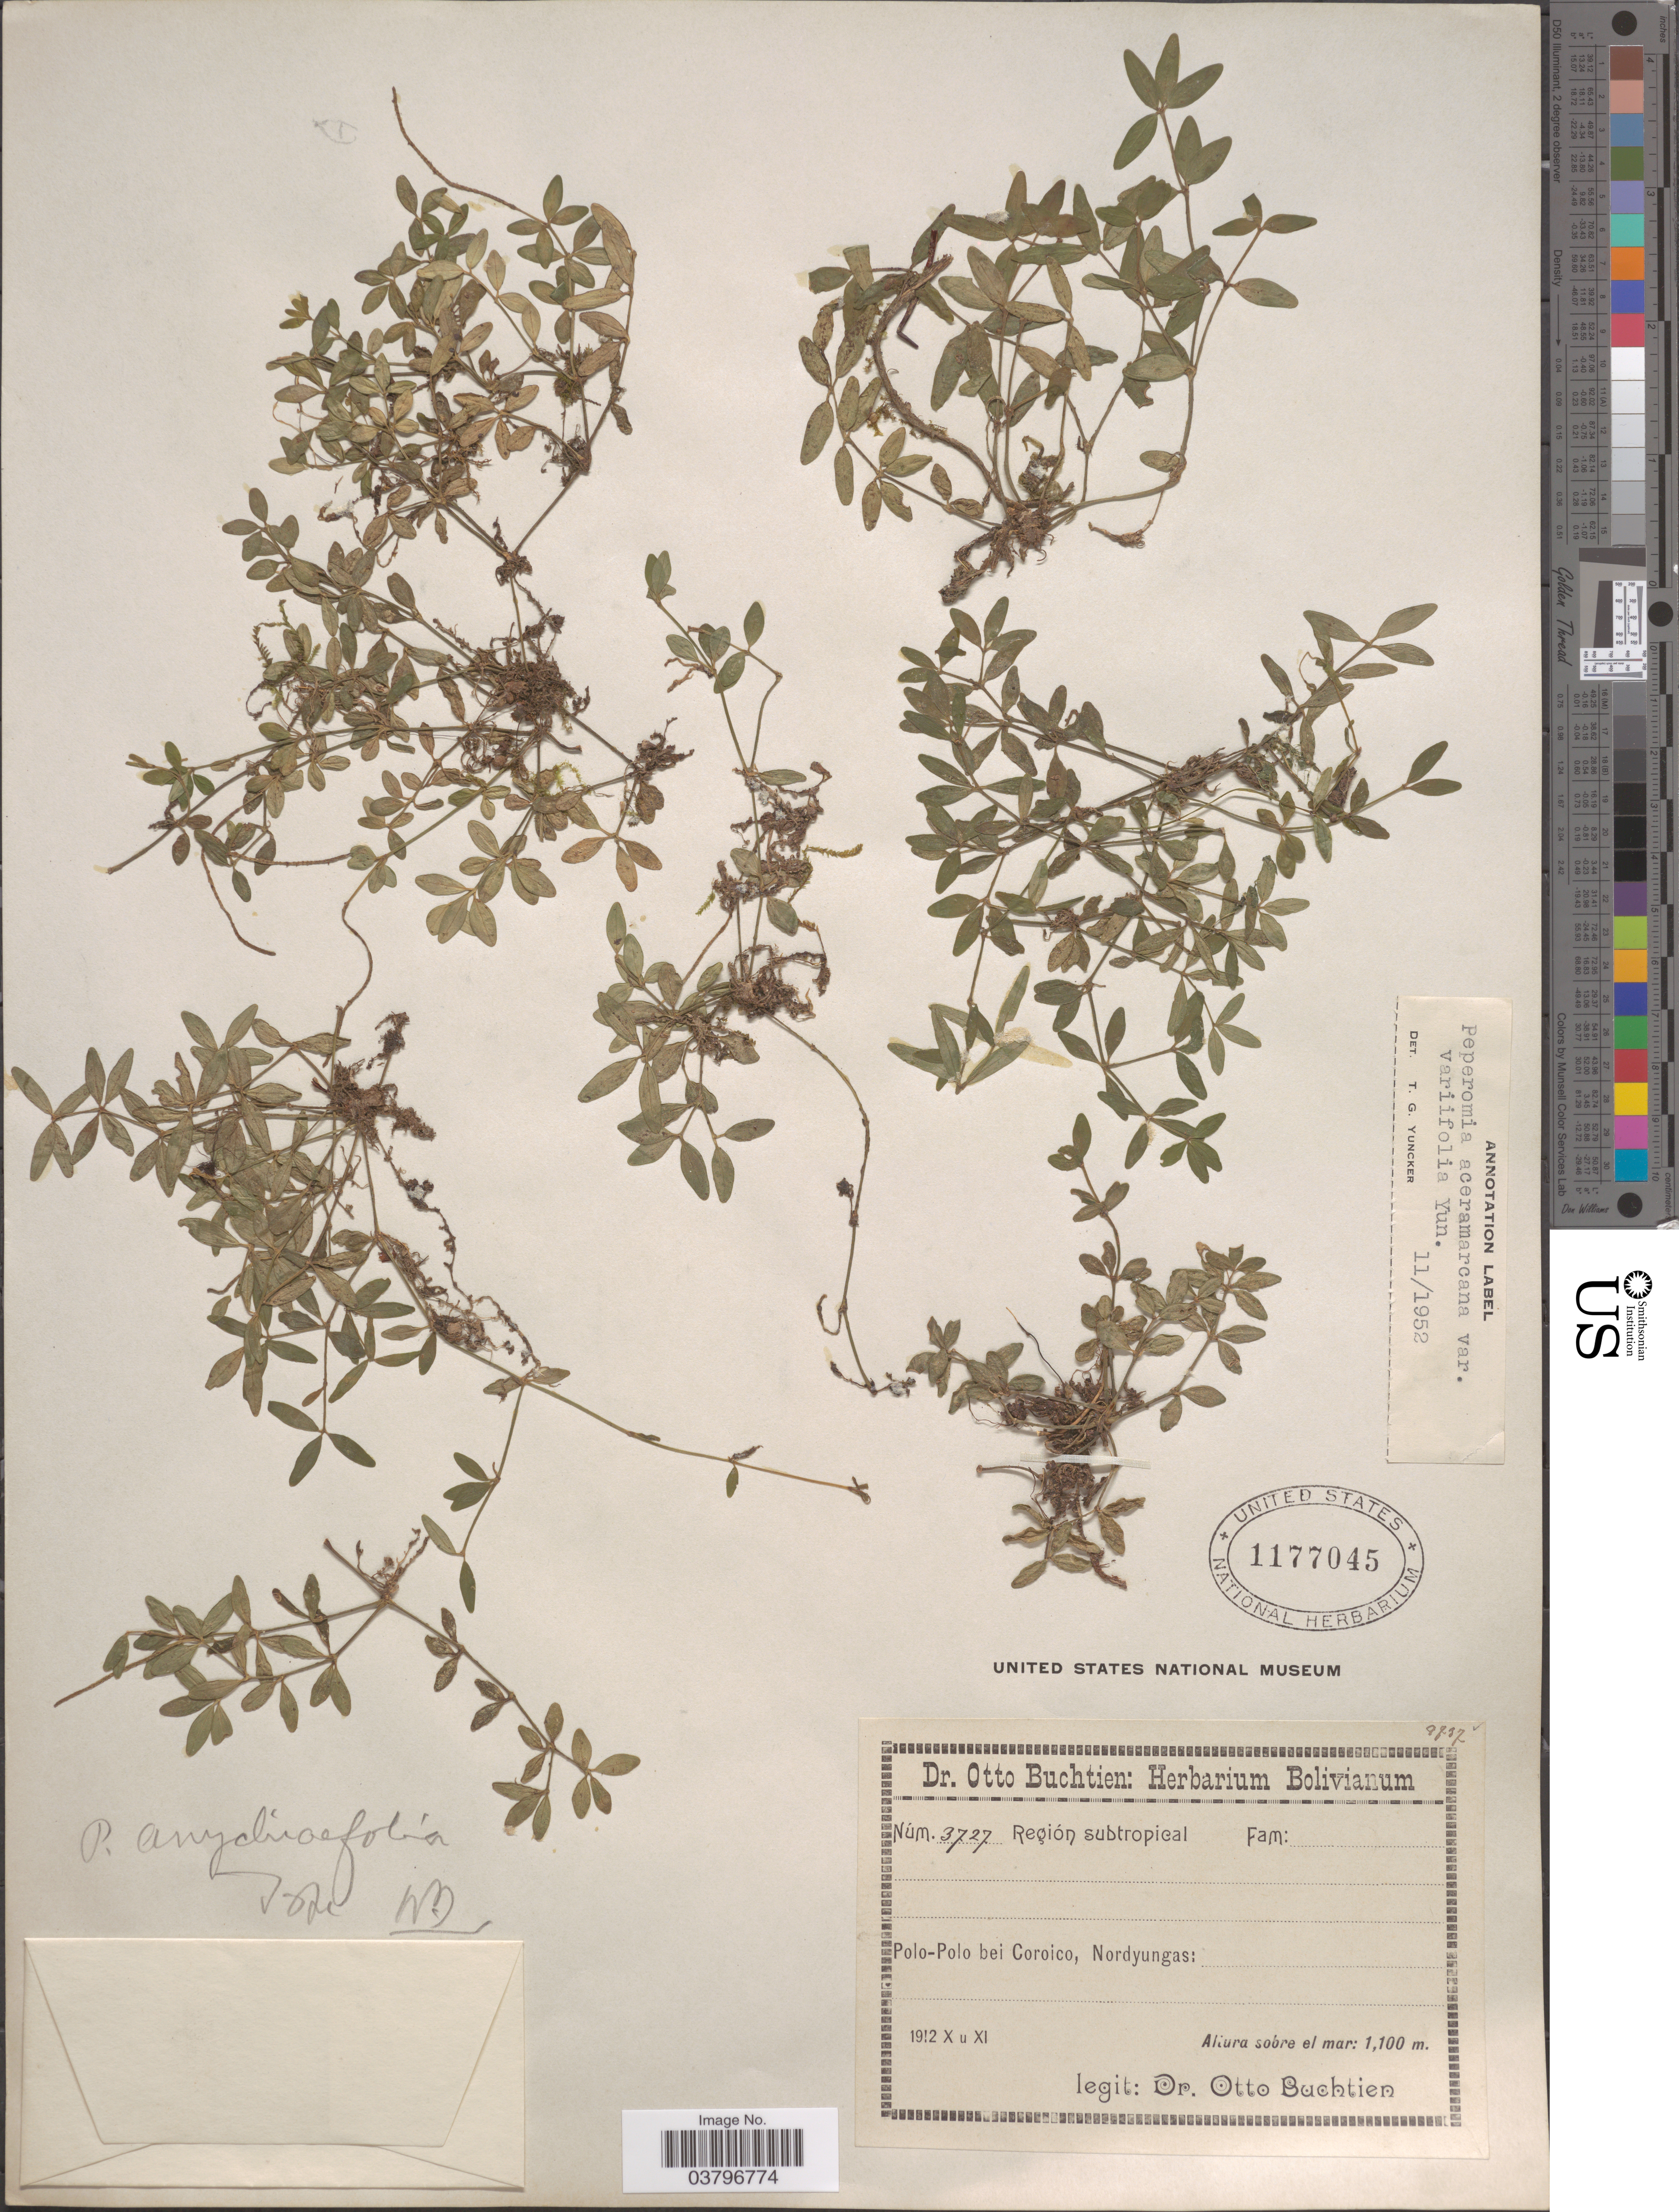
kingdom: Plantae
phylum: Tracheophyta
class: Magnoliopsida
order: Piperales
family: Piperaceae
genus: Peperomia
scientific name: Peperomia aceramarcana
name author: Trel.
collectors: O. Buchtien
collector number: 3727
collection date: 1912-10/1912-11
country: Bolivia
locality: Región subtropical. Polo-Polo bei Coroico, Nordyungas.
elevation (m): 1100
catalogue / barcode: US 1177045